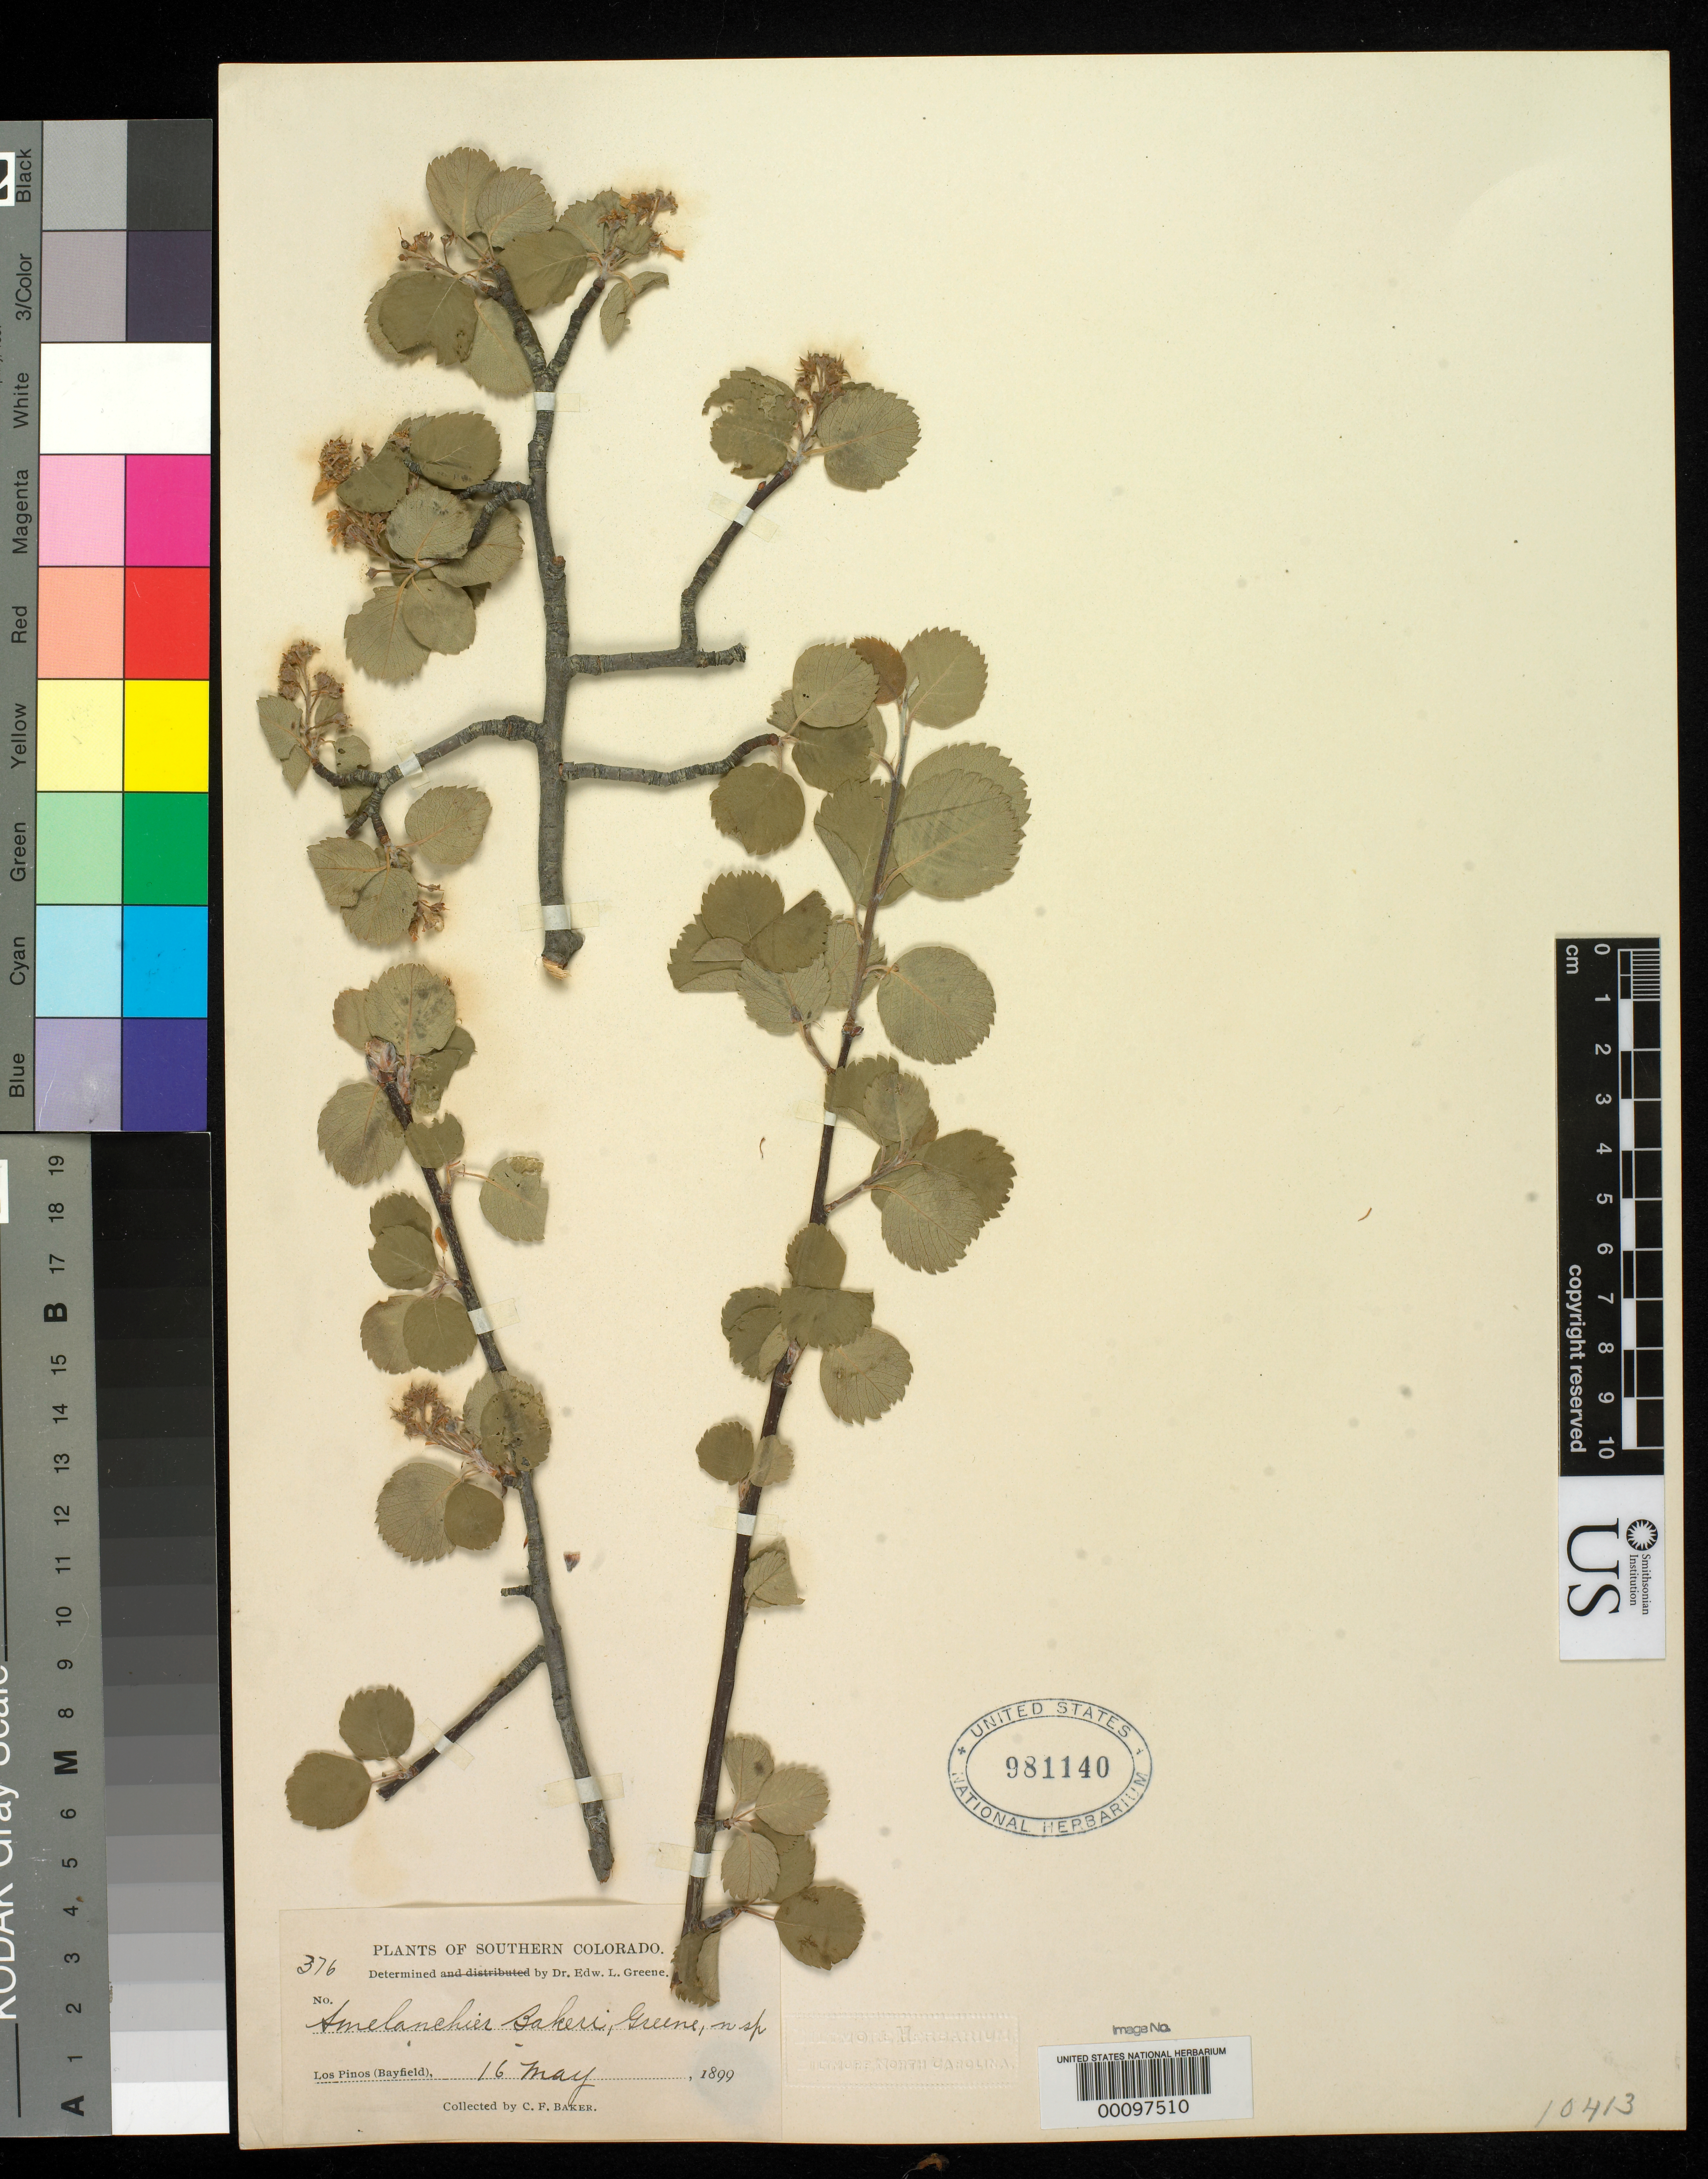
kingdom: Plantae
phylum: Tracheophyta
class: Magnoliopsida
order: Rosales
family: Rosaceae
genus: Amelanchier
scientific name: Amelanchier bakeri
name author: Greene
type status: Isotype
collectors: C. F. Baker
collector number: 376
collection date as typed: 16 May 1899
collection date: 1899-05-16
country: United States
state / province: Colorado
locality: Los Pinos, Bayfield.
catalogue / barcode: US 981140